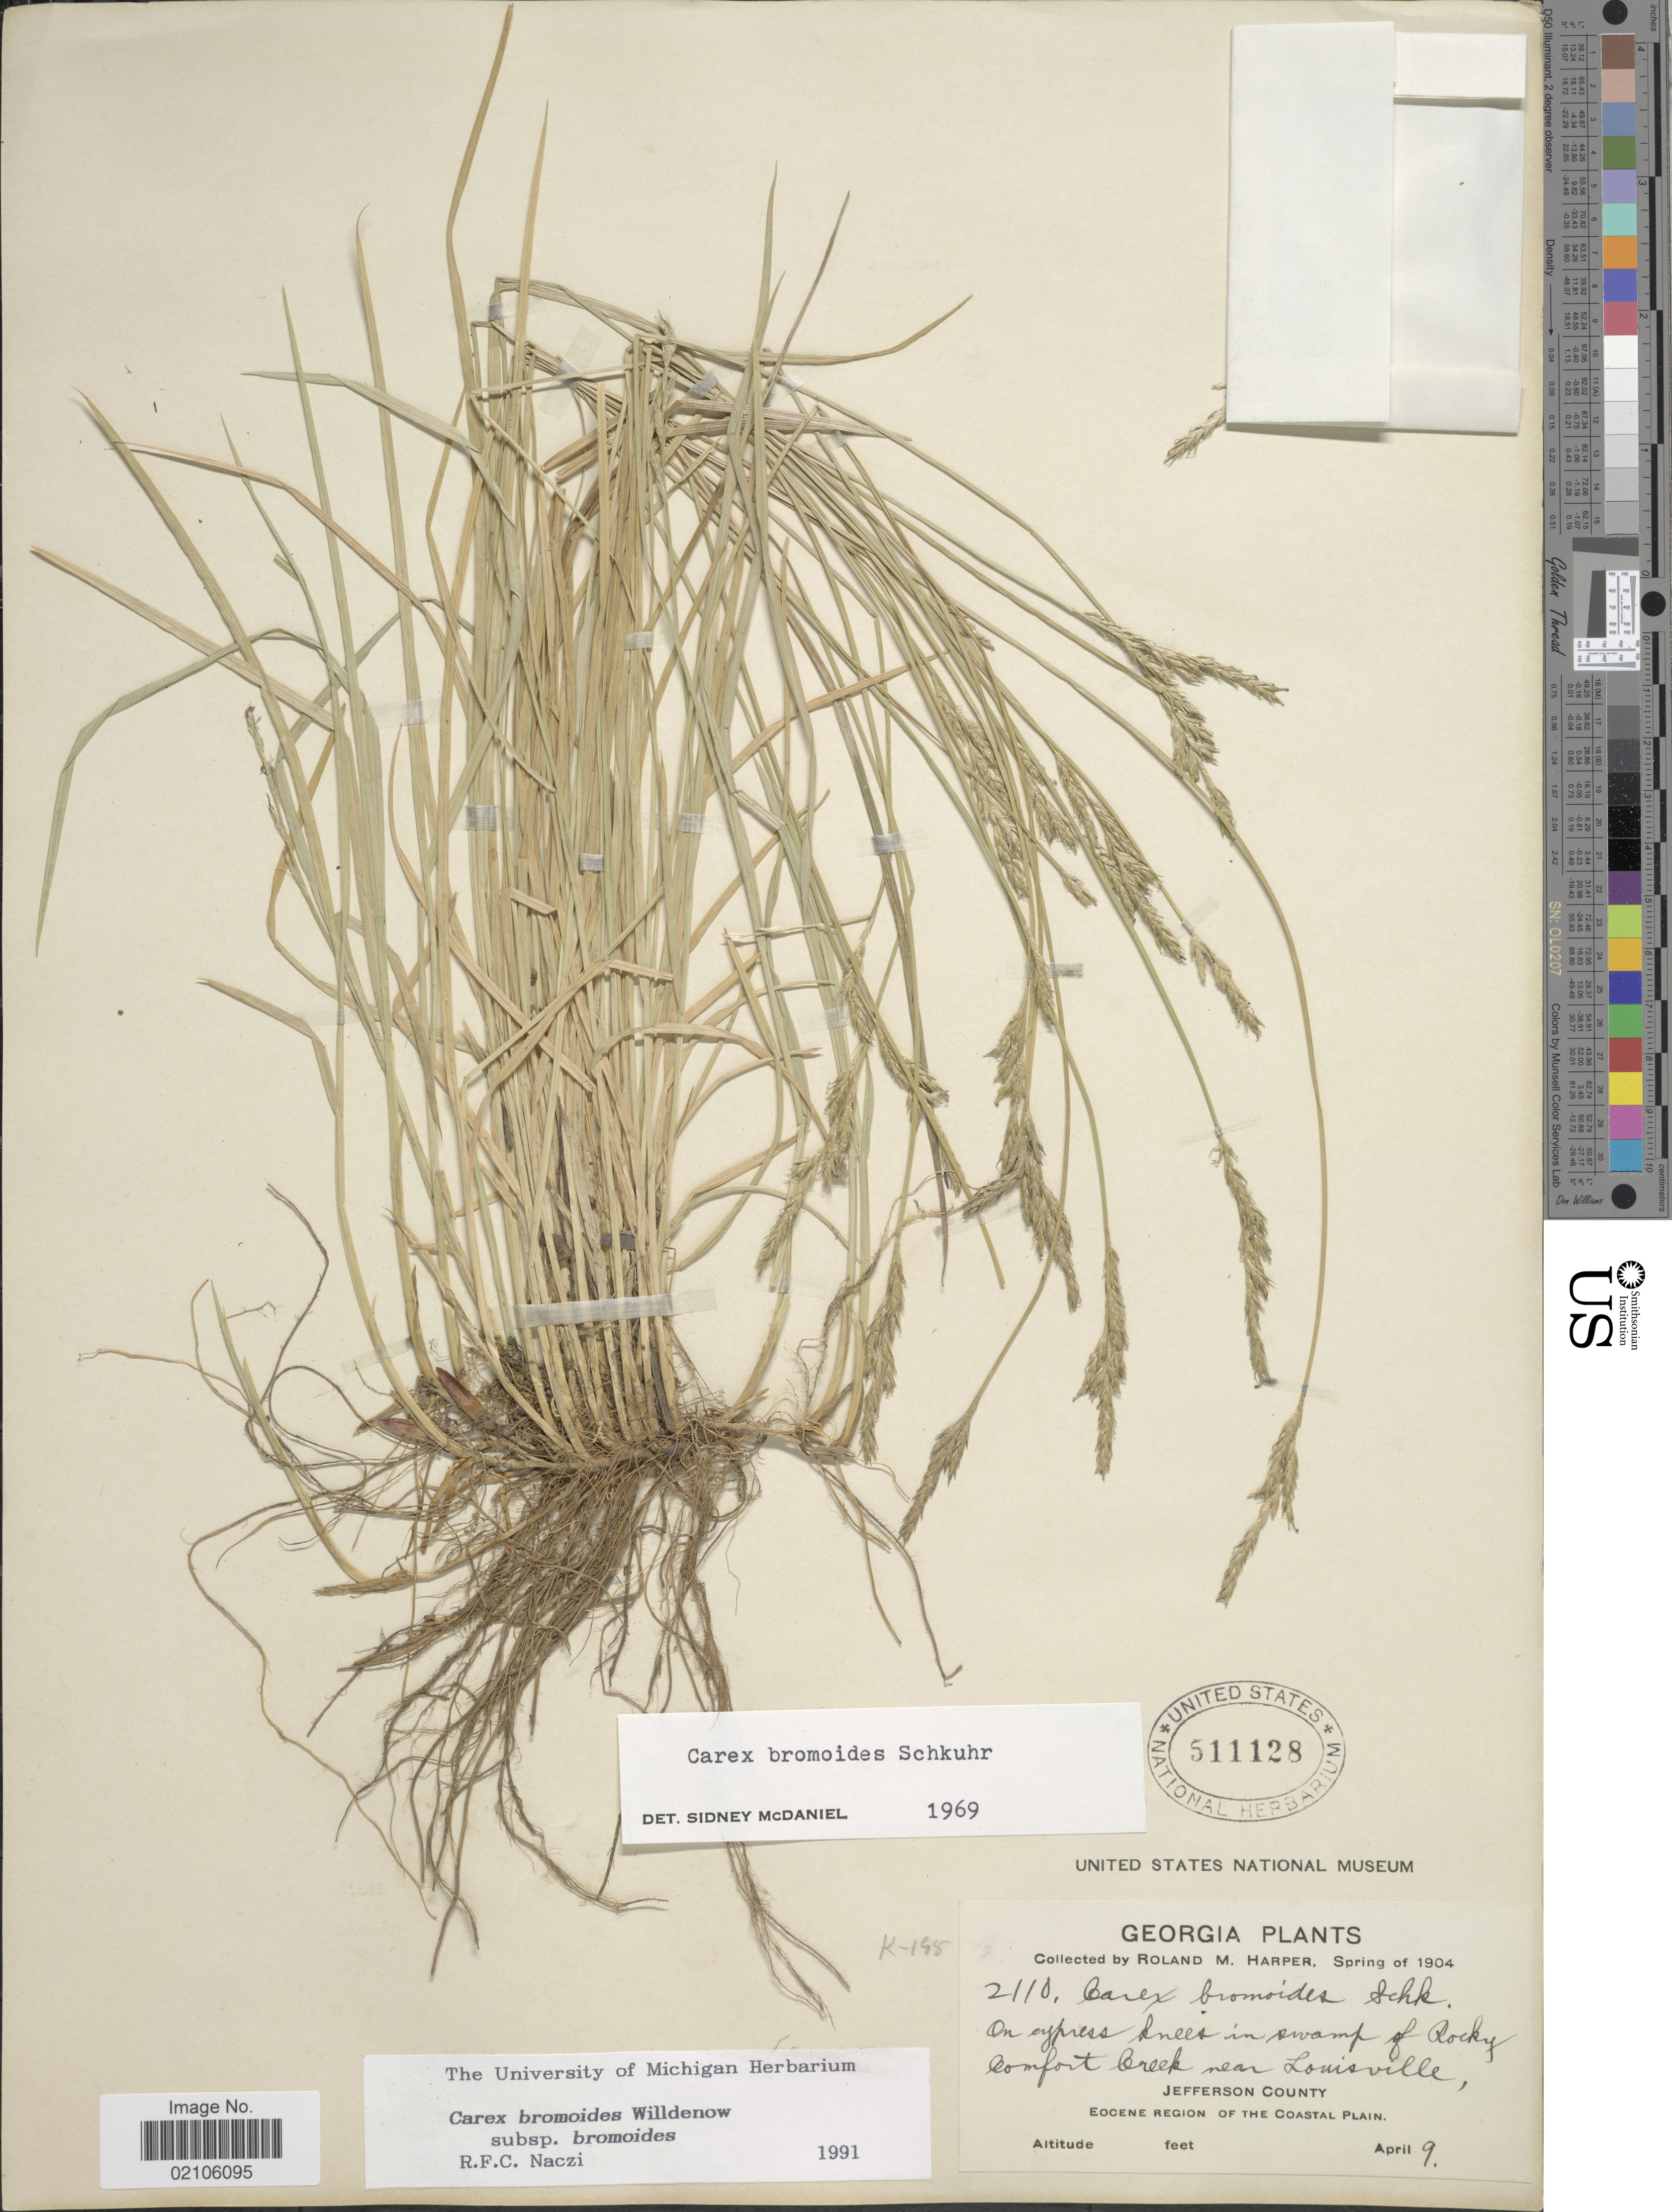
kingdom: Plantae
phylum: Tracheophyta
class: Liliopsida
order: Poales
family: Cyperaceae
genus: Carex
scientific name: Carex bromoides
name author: Willd.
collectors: R. M. Harper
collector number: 2110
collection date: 1904-04-09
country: United States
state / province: Georgia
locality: On cypress knees in swamp of Rocky Comfort Creek near Louisville, Jefferson County, Eocene Region of The Coastal Plain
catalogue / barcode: US 511128